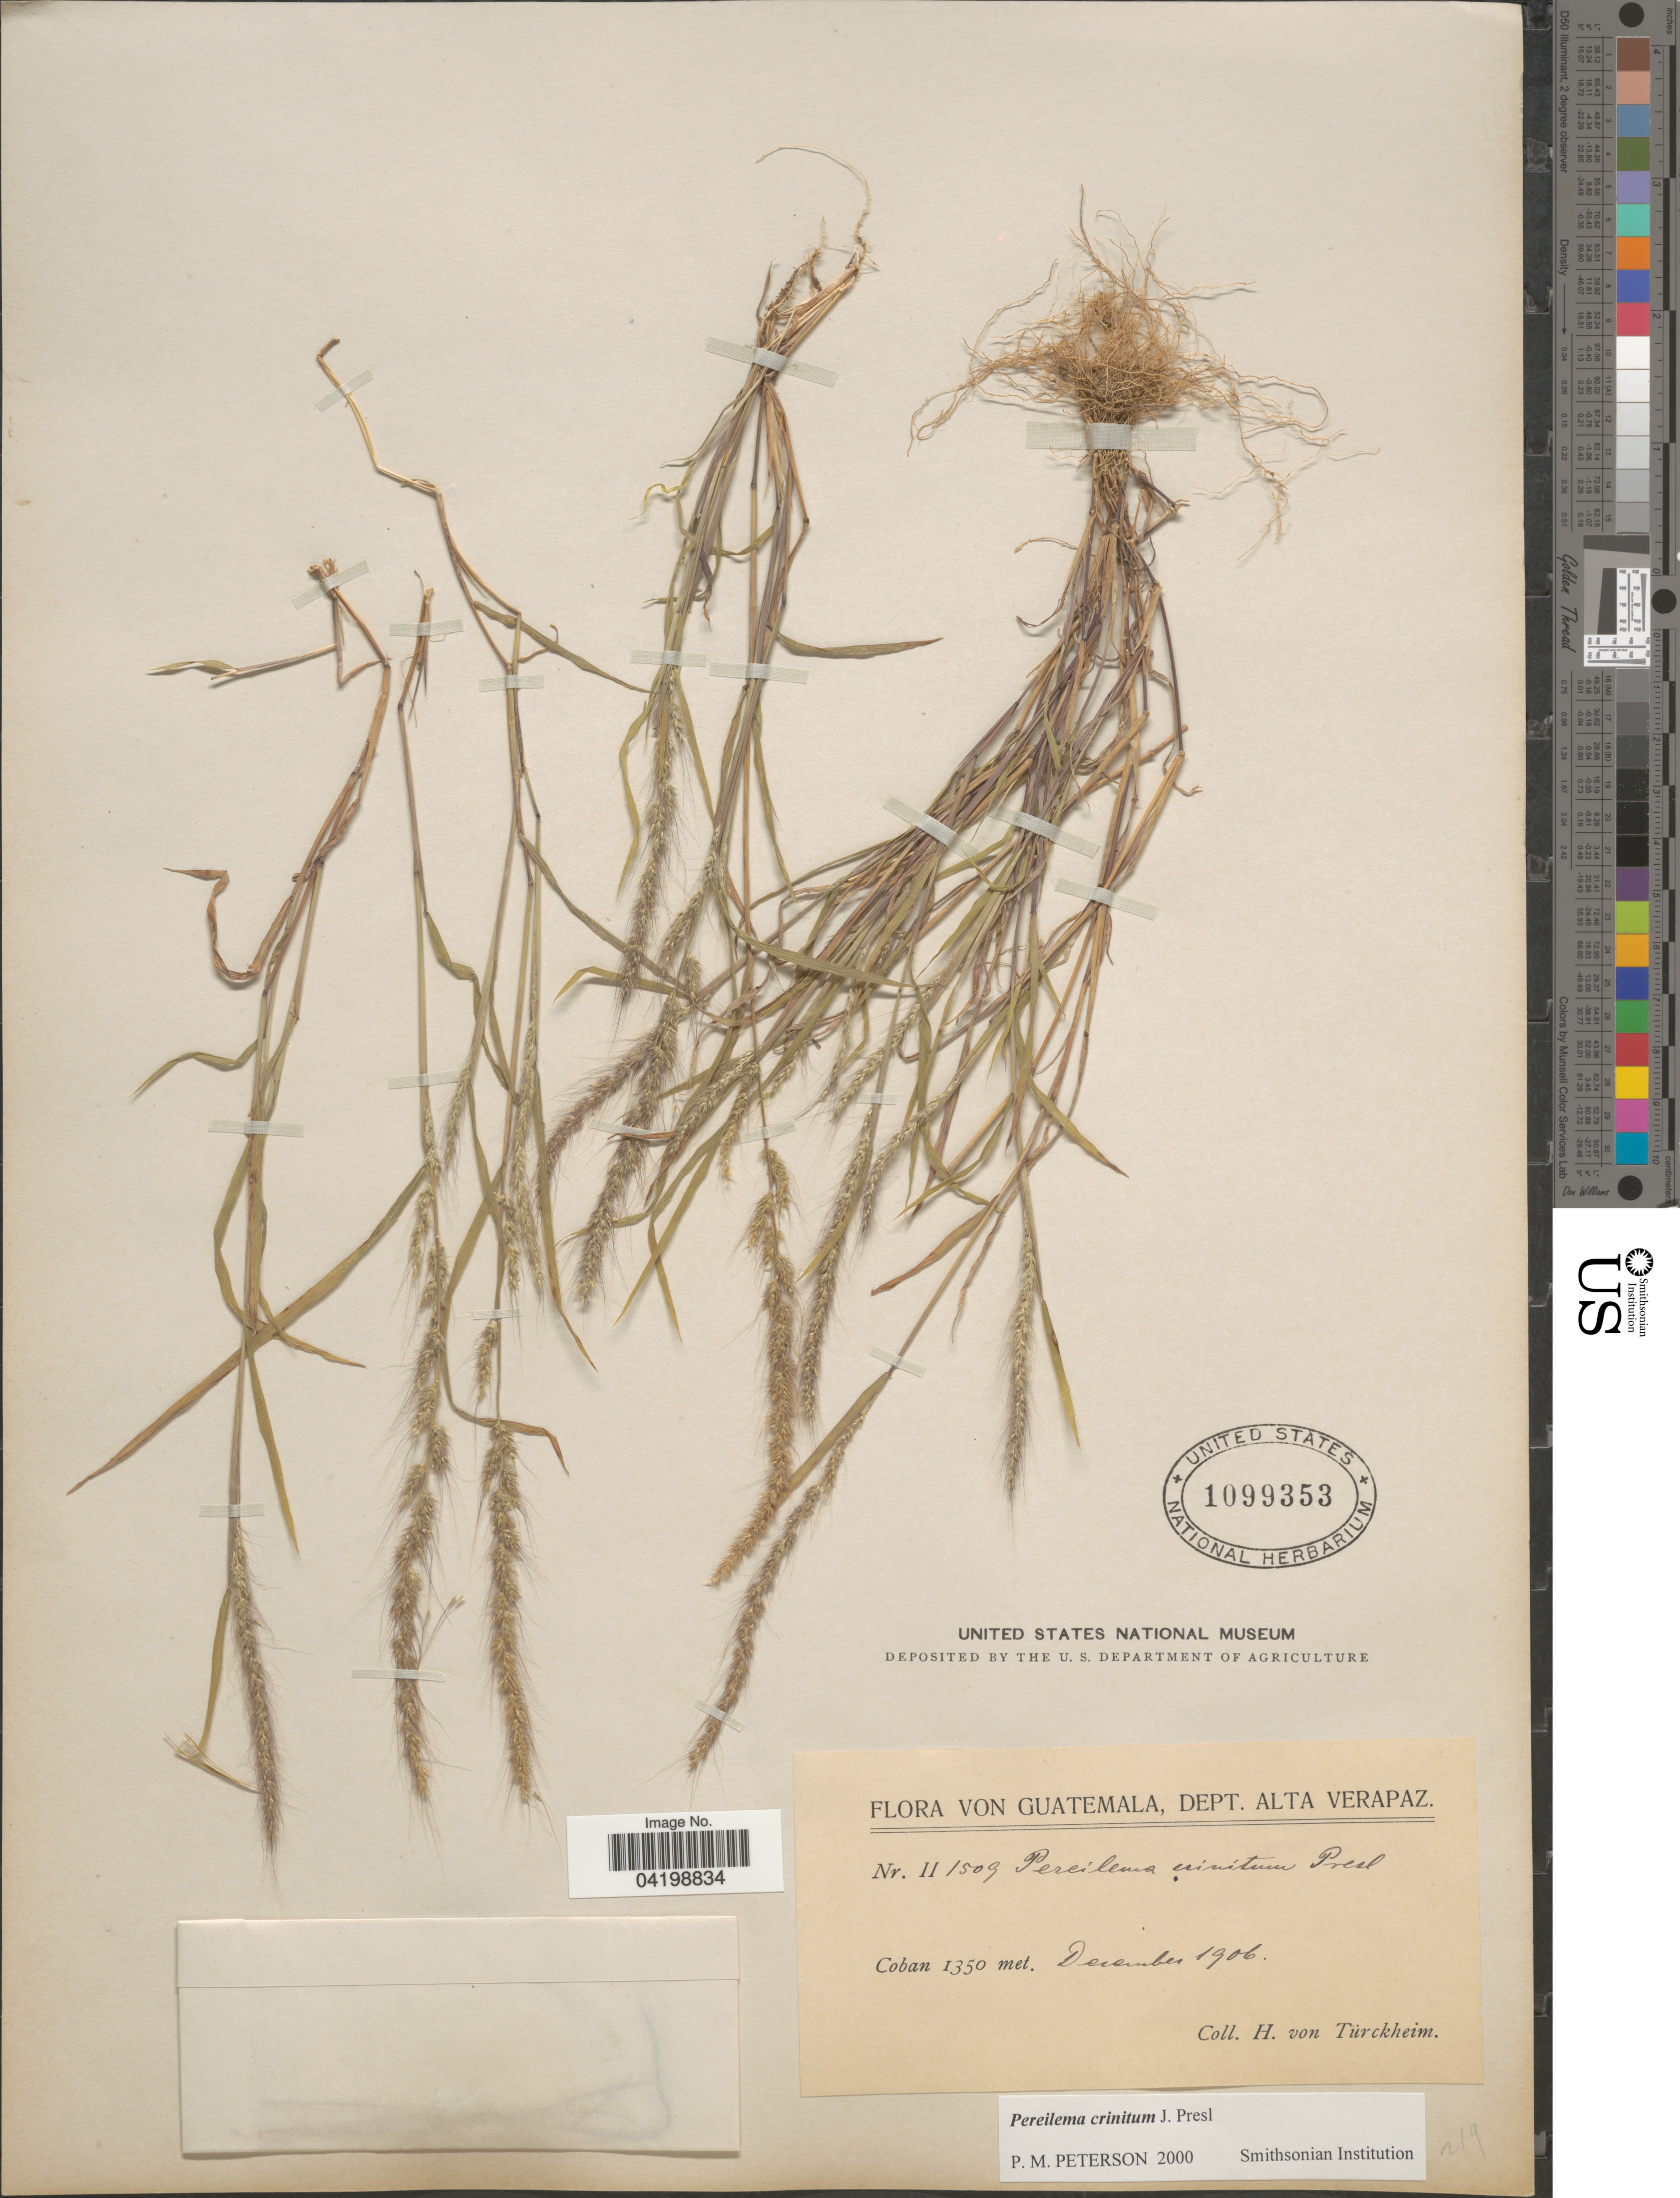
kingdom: Plantae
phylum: Tracheophyta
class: Liliopsida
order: Poales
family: Poaceae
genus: Muhlenbergia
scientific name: Muhlenbergia pereilema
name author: P.M. Peterson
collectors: H. von Türckheim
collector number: II1509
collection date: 1906-12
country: Guatemala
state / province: Alta Verapaz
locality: Dept. Alta Verapaz. Coban.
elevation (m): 1350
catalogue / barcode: US 1099353